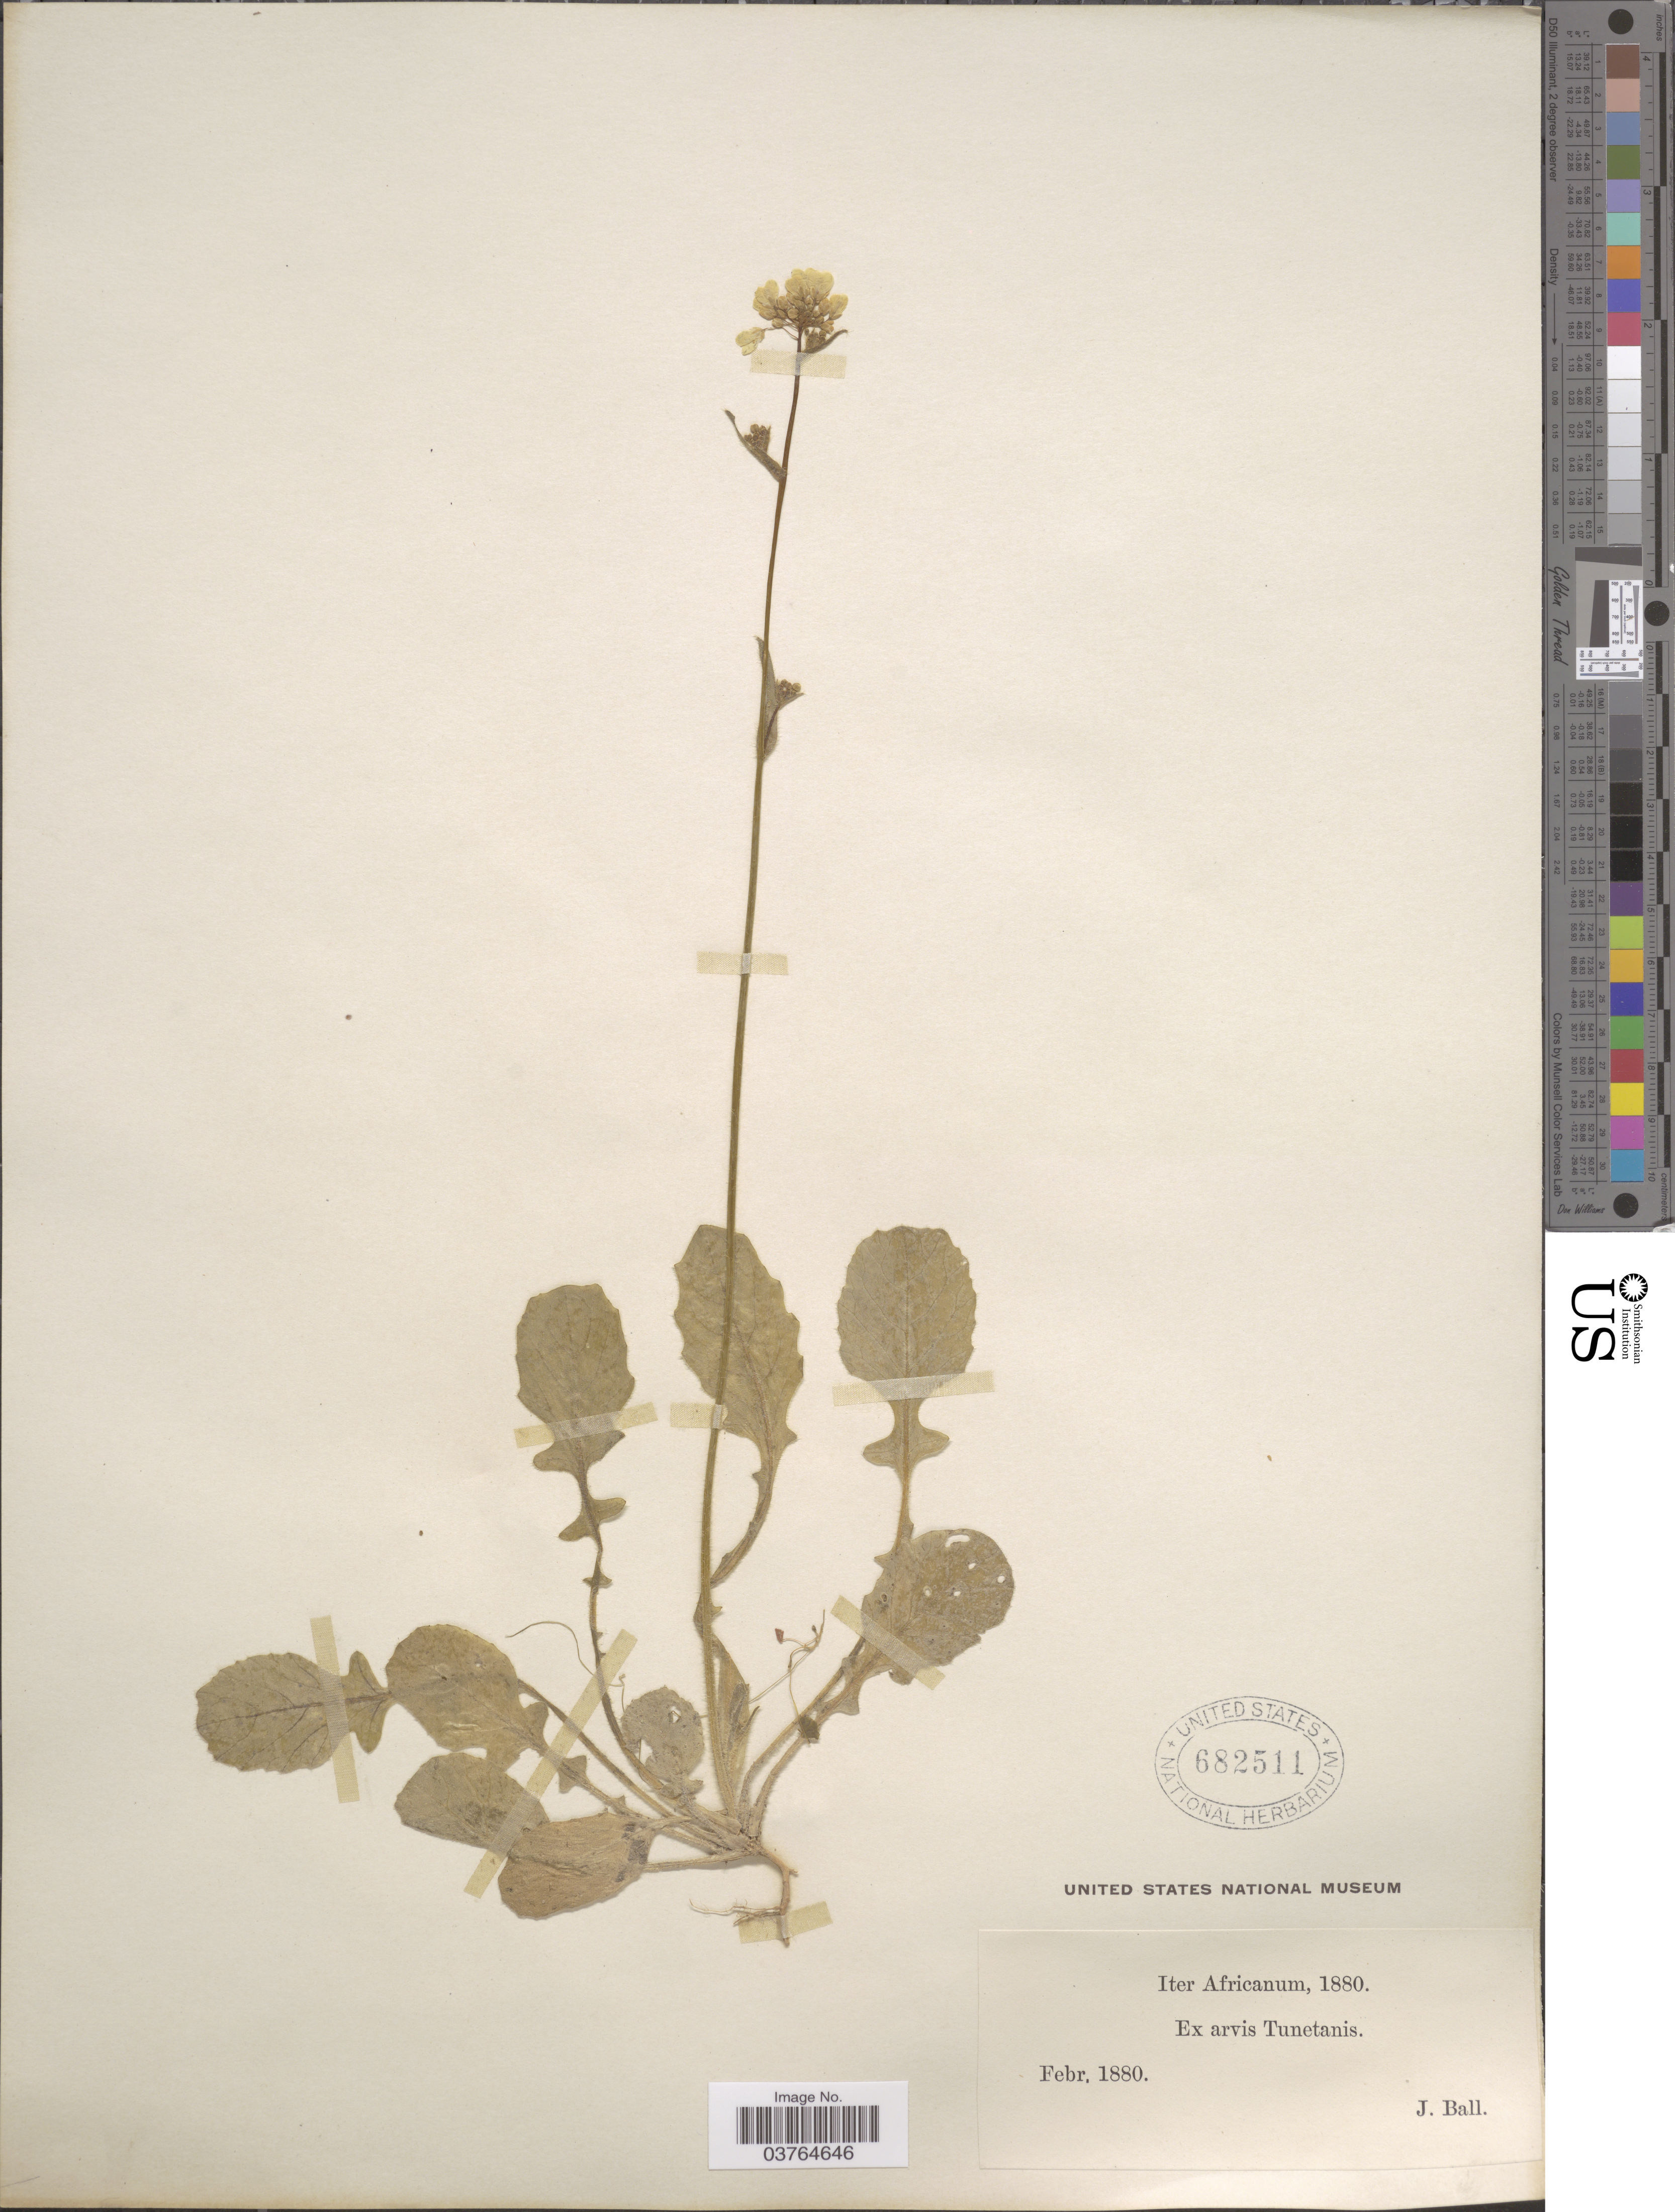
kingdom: Plantae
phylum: Tracheophyta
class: Magnoliopsida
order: Brassicales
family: Brassicaceae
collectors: J. Ball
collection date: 1880-02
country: Tunisia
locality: Iter Africanum. Ex arvis Tunetanis.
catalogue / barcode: US 682511